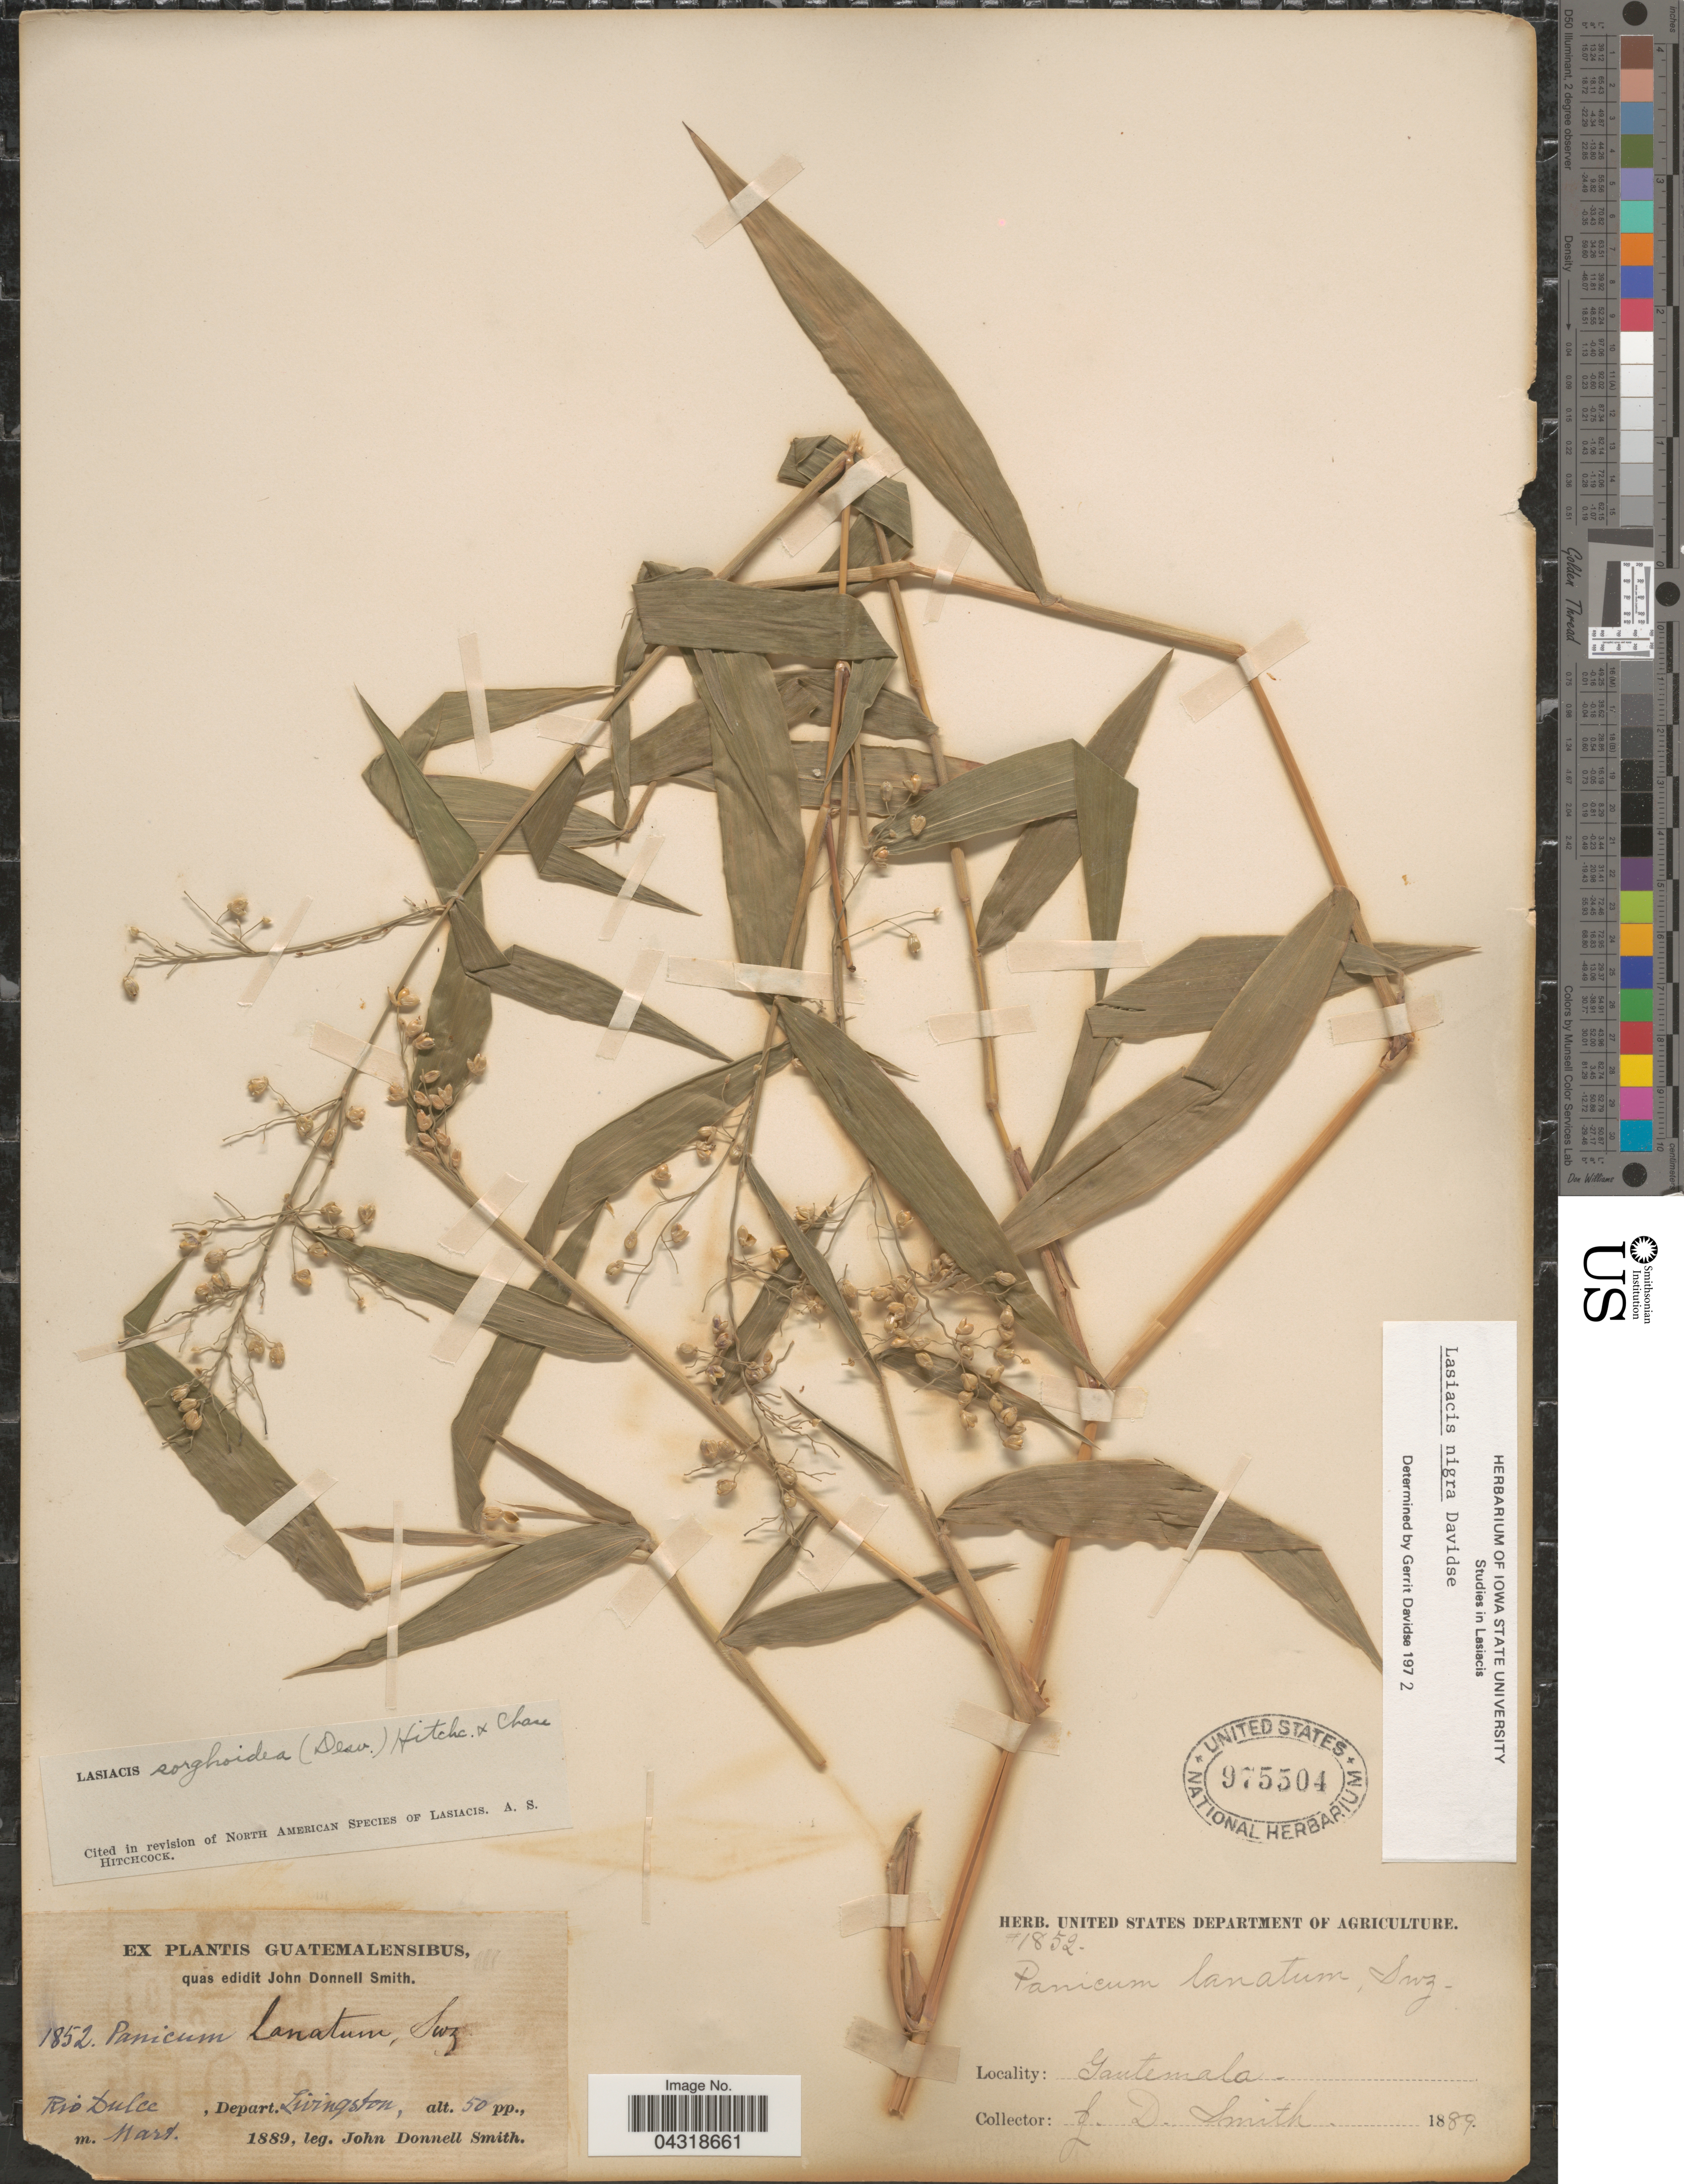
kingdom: Plantae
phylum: Tracheophyta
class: Liliopsida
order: Poales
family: Poaceae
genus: Lasiacis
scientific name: Lasiacis nigra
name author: Davidse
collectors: J. Donnell Smith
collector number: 1852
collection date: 1889-03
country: Guatemala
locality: Rio Dulce, Depart. Livingston.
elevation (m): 15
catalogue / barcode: US 975504